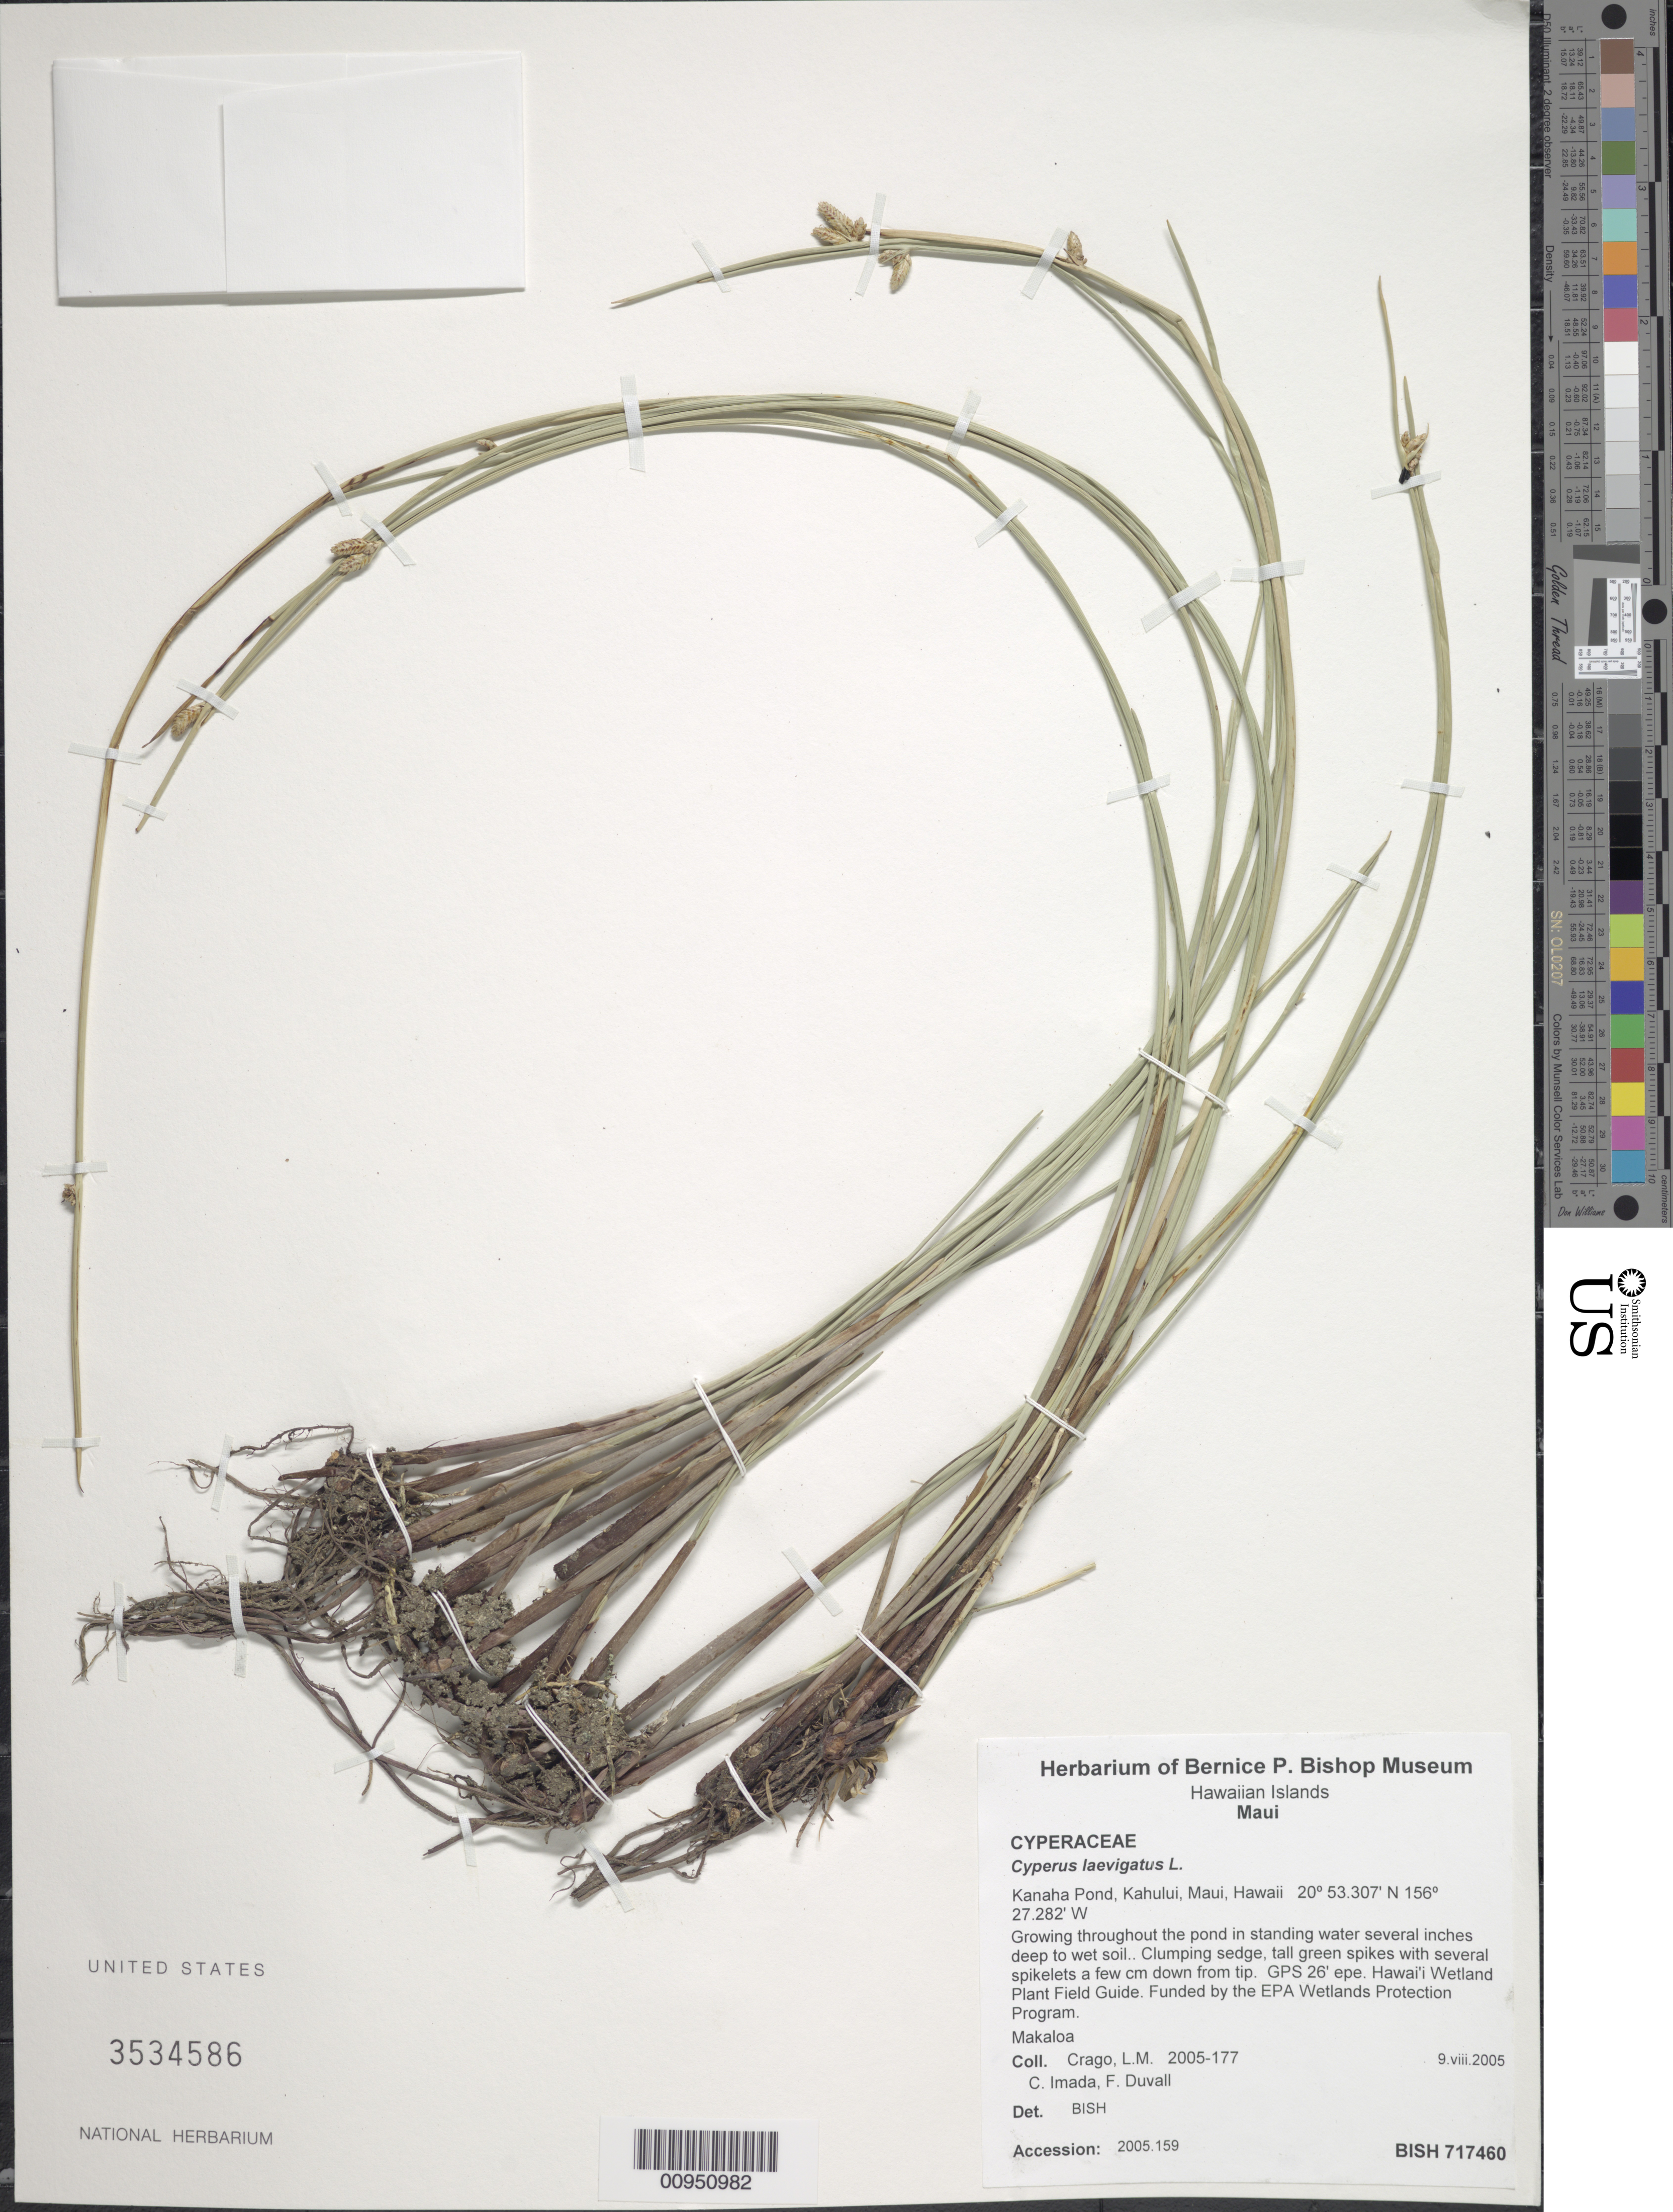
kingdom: Plantae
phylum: Tracheophyta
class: Liliopsida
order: Poales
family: Cyperaceae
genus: Cyperus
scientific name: Cyperus laevigatus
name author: L.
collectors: L. Crago, C. Imada & F. Duvall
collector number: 2005-177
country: United States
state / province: Hawaii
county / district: Maui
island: Maui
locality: Kanaha Pond, Kahului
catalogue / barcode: US 3534586